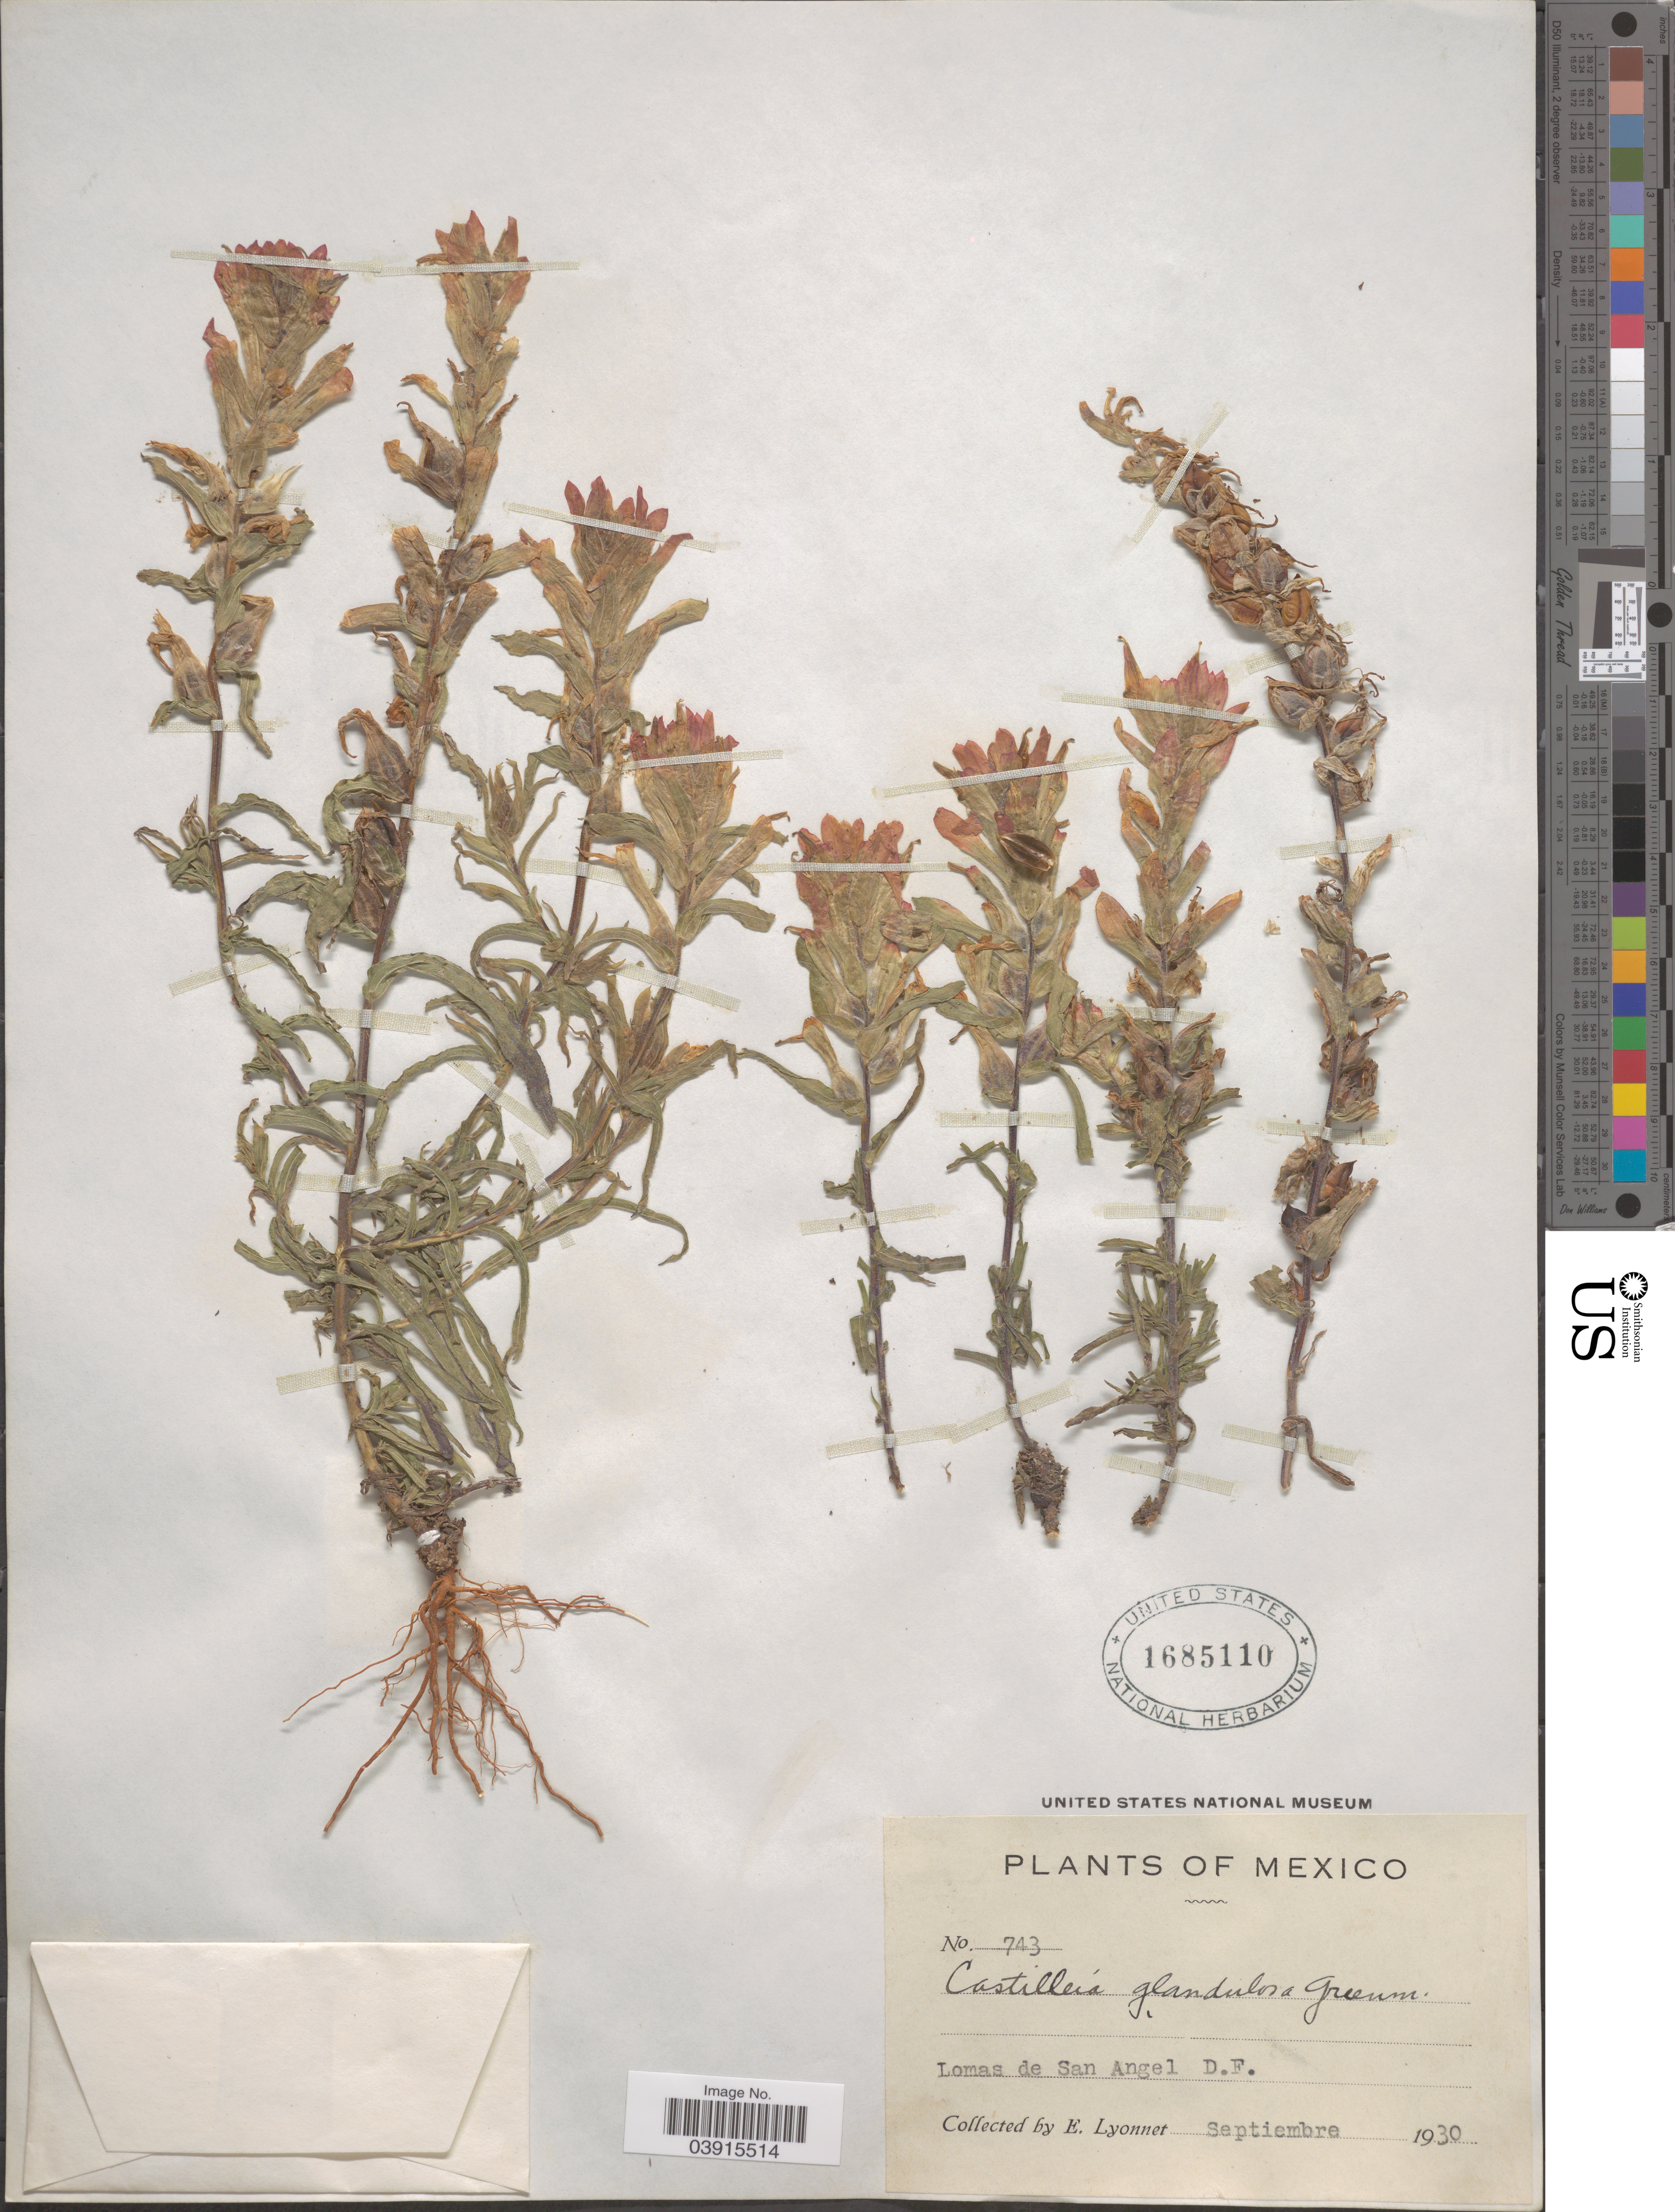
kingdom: Plantae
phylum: Tracheophyta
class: Magnoliopsida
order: Lamiales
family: Orobanchaceae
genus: Castilleja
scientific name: Castilleja scorzonerifolia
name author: Kunth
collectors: E. Lyonnet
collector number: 743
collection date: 1930-09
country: Mexico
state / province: Distrito Federal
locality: Lomas de San Angel.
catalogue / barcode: US 1685110